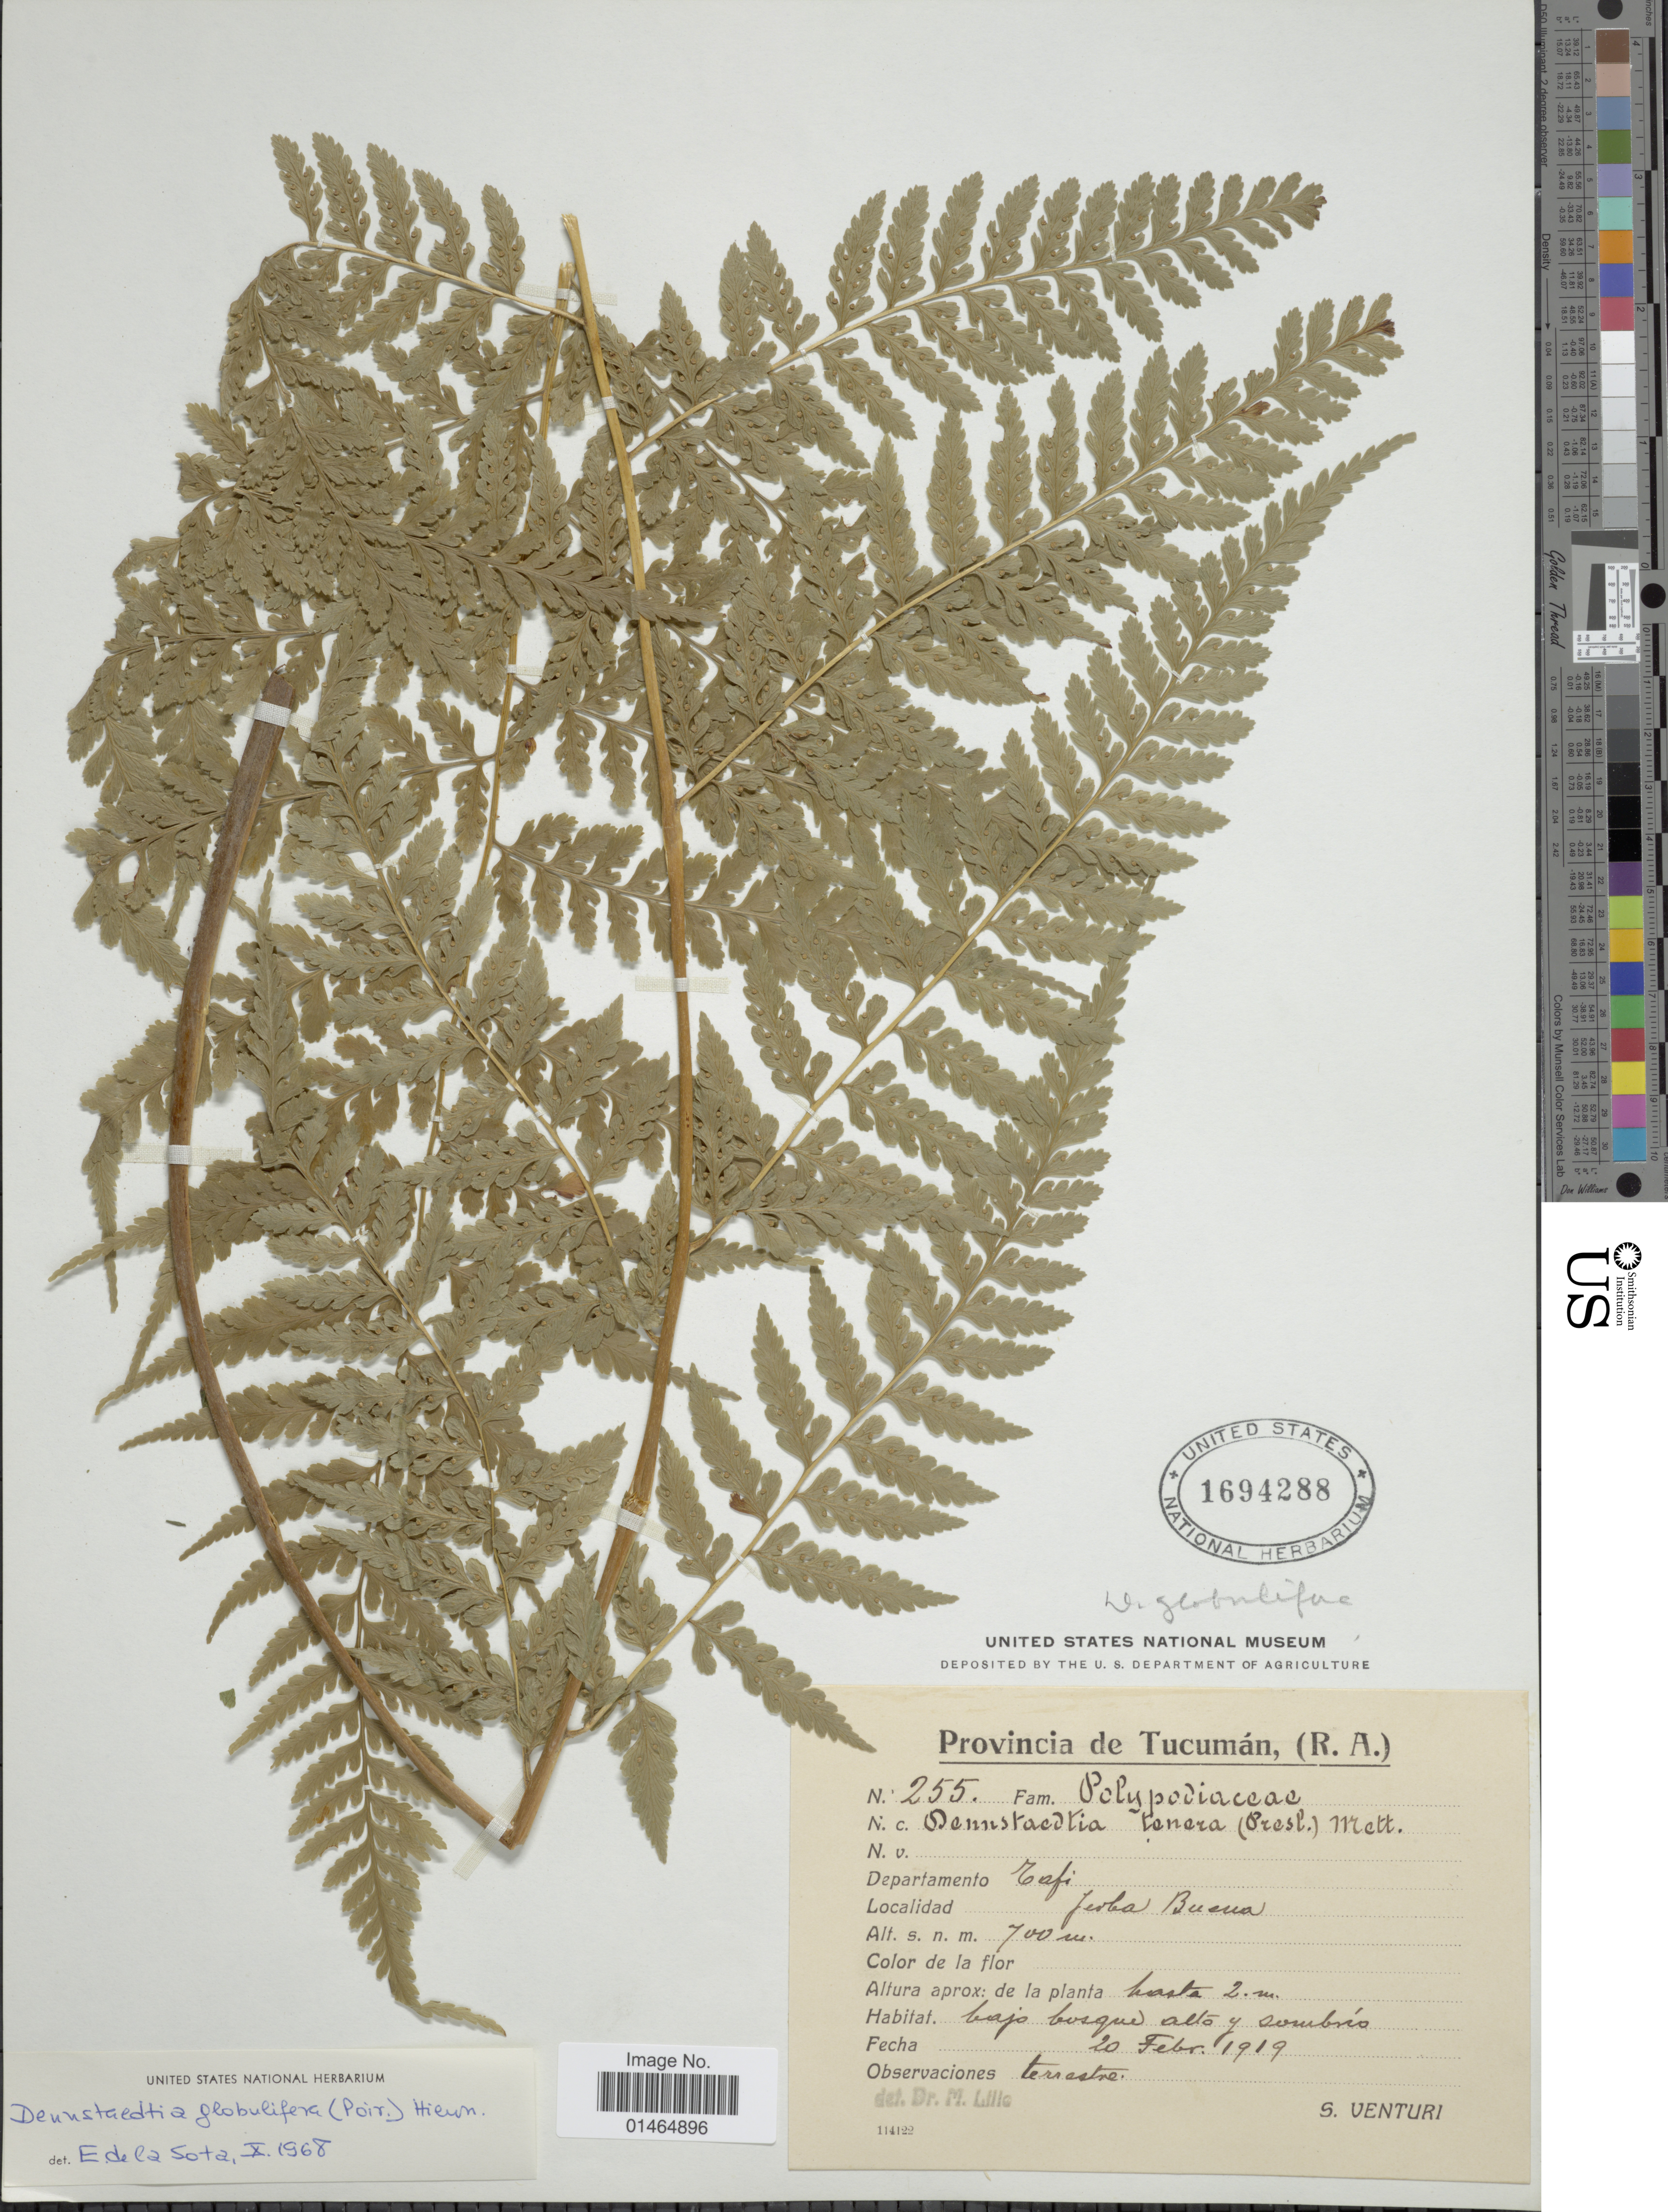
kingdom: Plantae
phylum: Tracheophyta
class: Polypodiopsida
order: Polypodiales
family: Dennstaedtiaceae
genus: Dennstaedtia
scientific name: Dennstaedtia globulifera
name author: (Poir.) Hieron.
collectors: S. Venturi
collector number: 255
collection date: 1919-02-20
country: Argentina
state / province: Tucuman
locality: Departamento Tafi. Jerba Busua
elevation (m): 700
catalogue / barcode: US 1694288